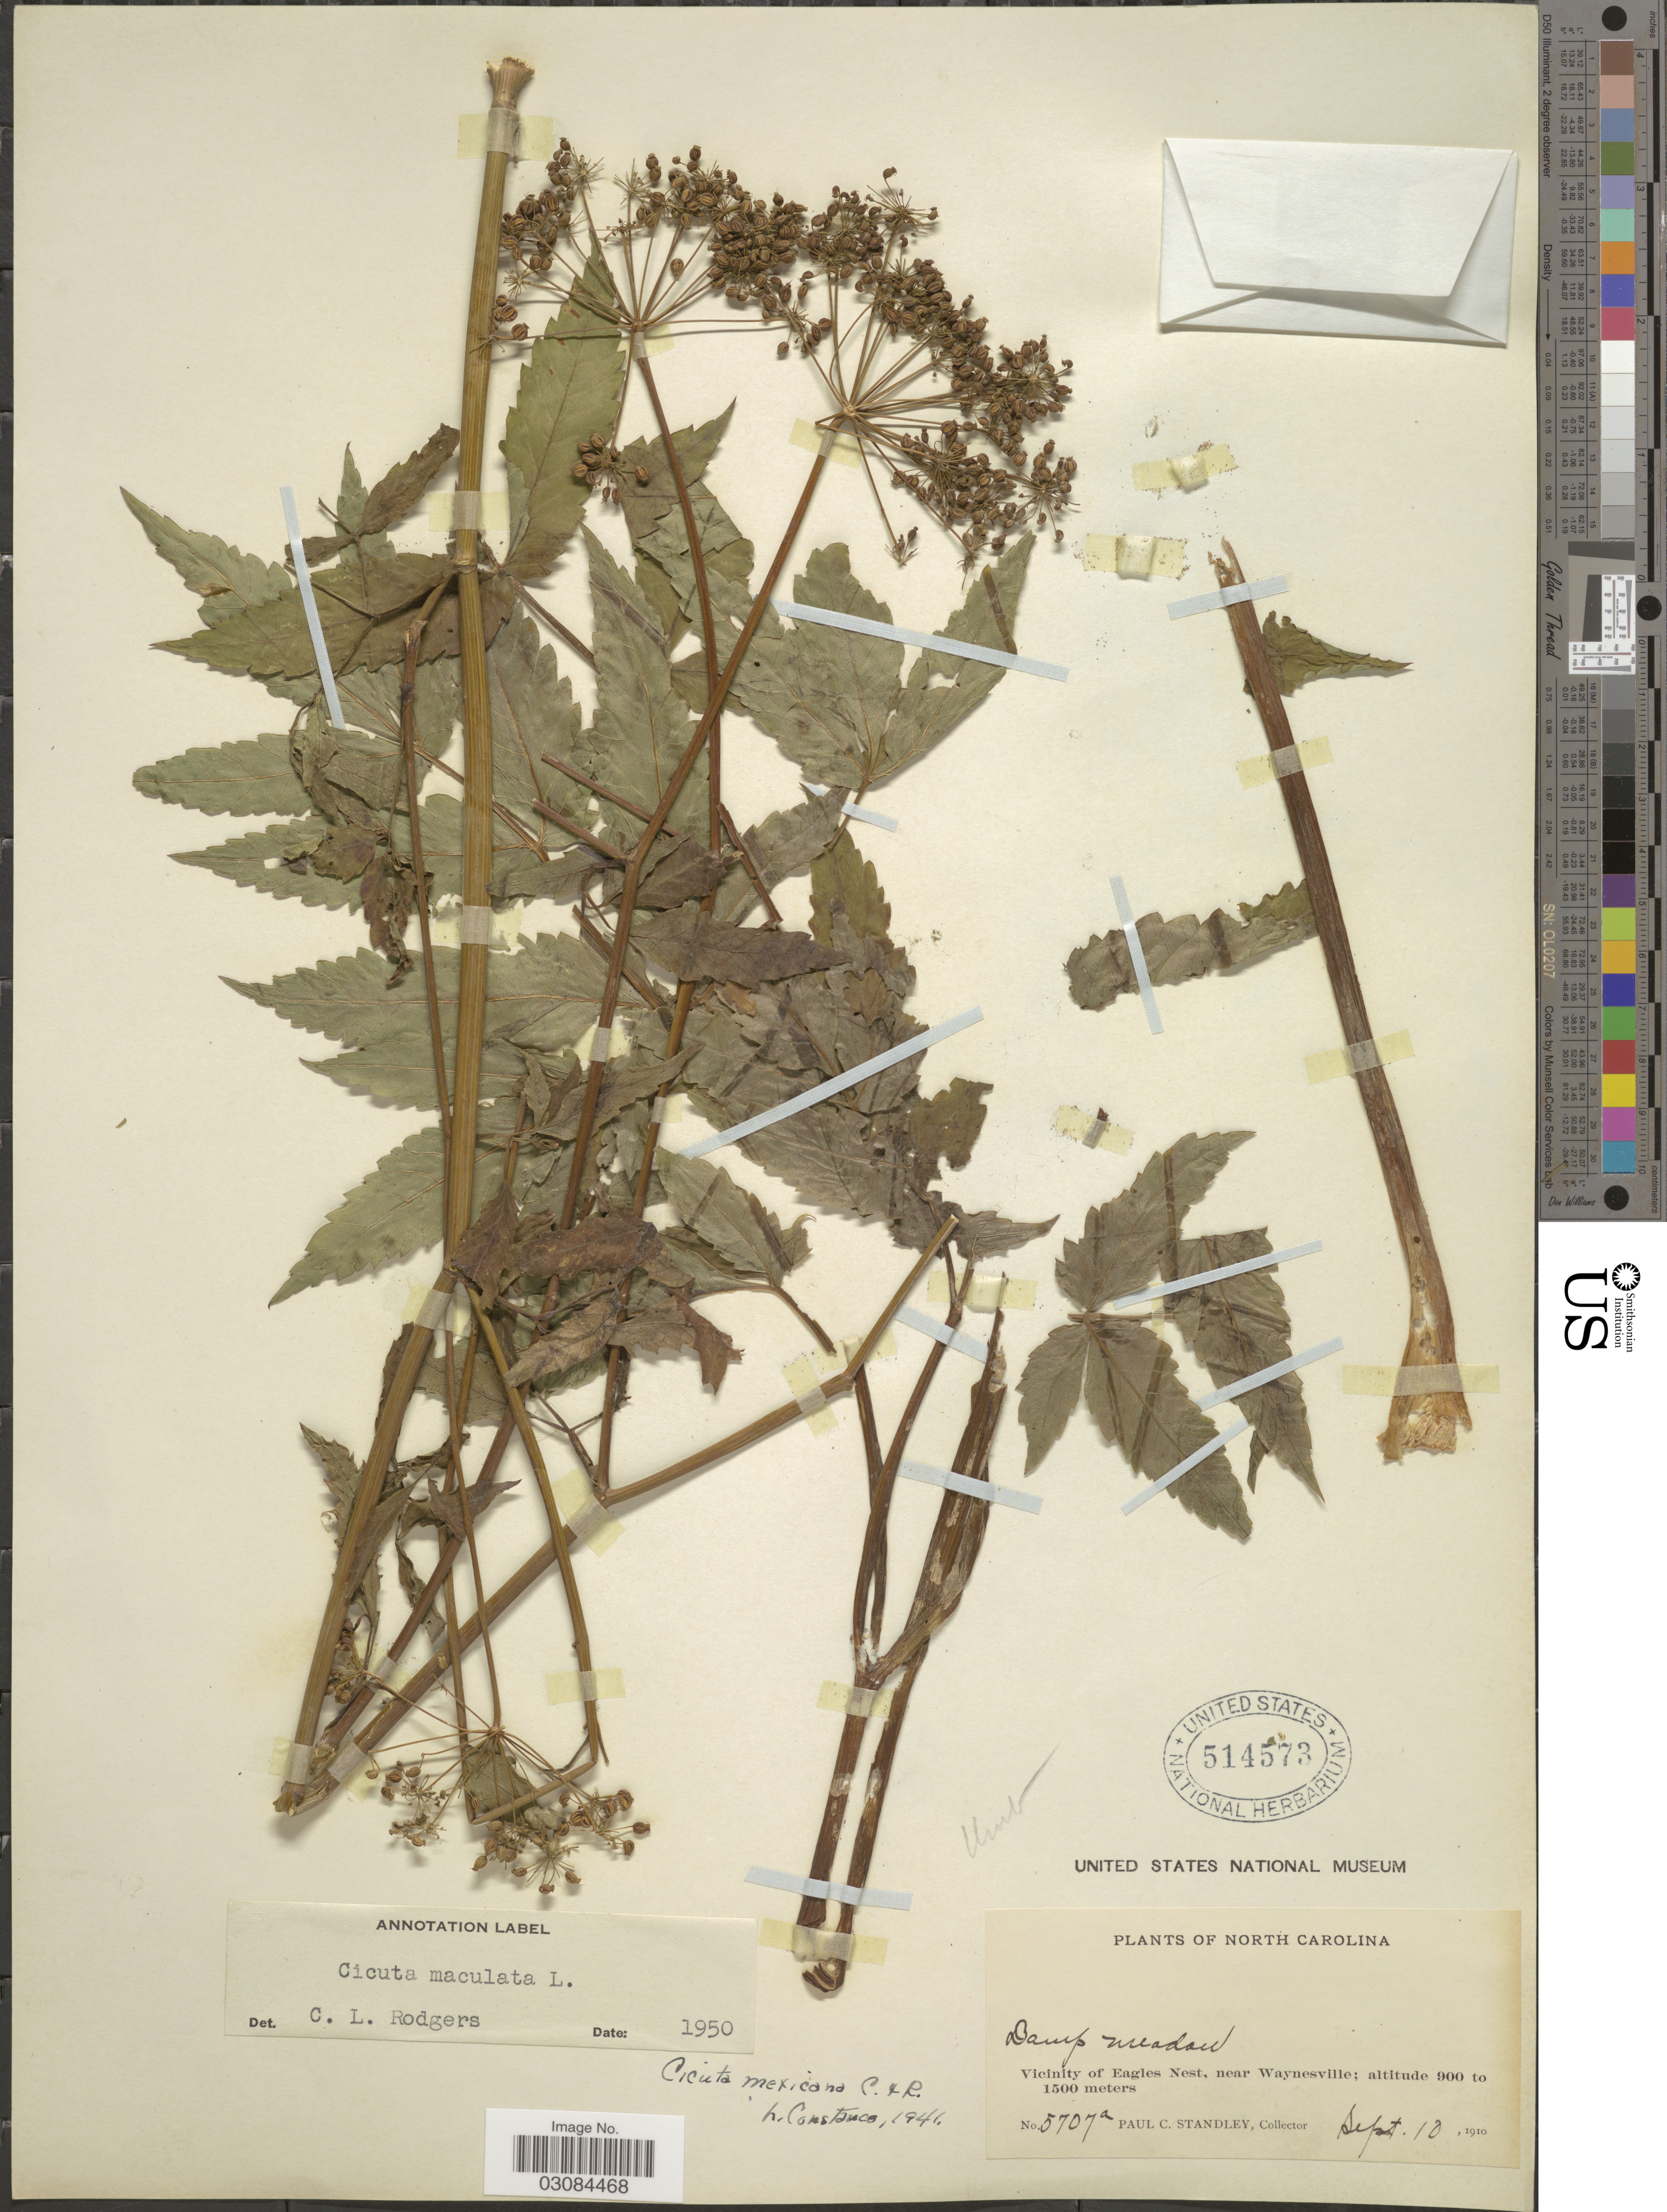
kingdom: Plantae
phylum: Tracheophyta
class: Magnoliopsida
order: Apiales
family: Apiaceae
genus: Cicuta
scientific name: Cicuta maculata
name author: L.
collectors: P. C. Standley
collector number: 5707a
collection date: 1910-09-10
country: United States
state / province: North Carolina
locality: Vicinity of Eagles Nest, near Waynesville.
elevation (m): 900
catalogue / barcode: US 514573